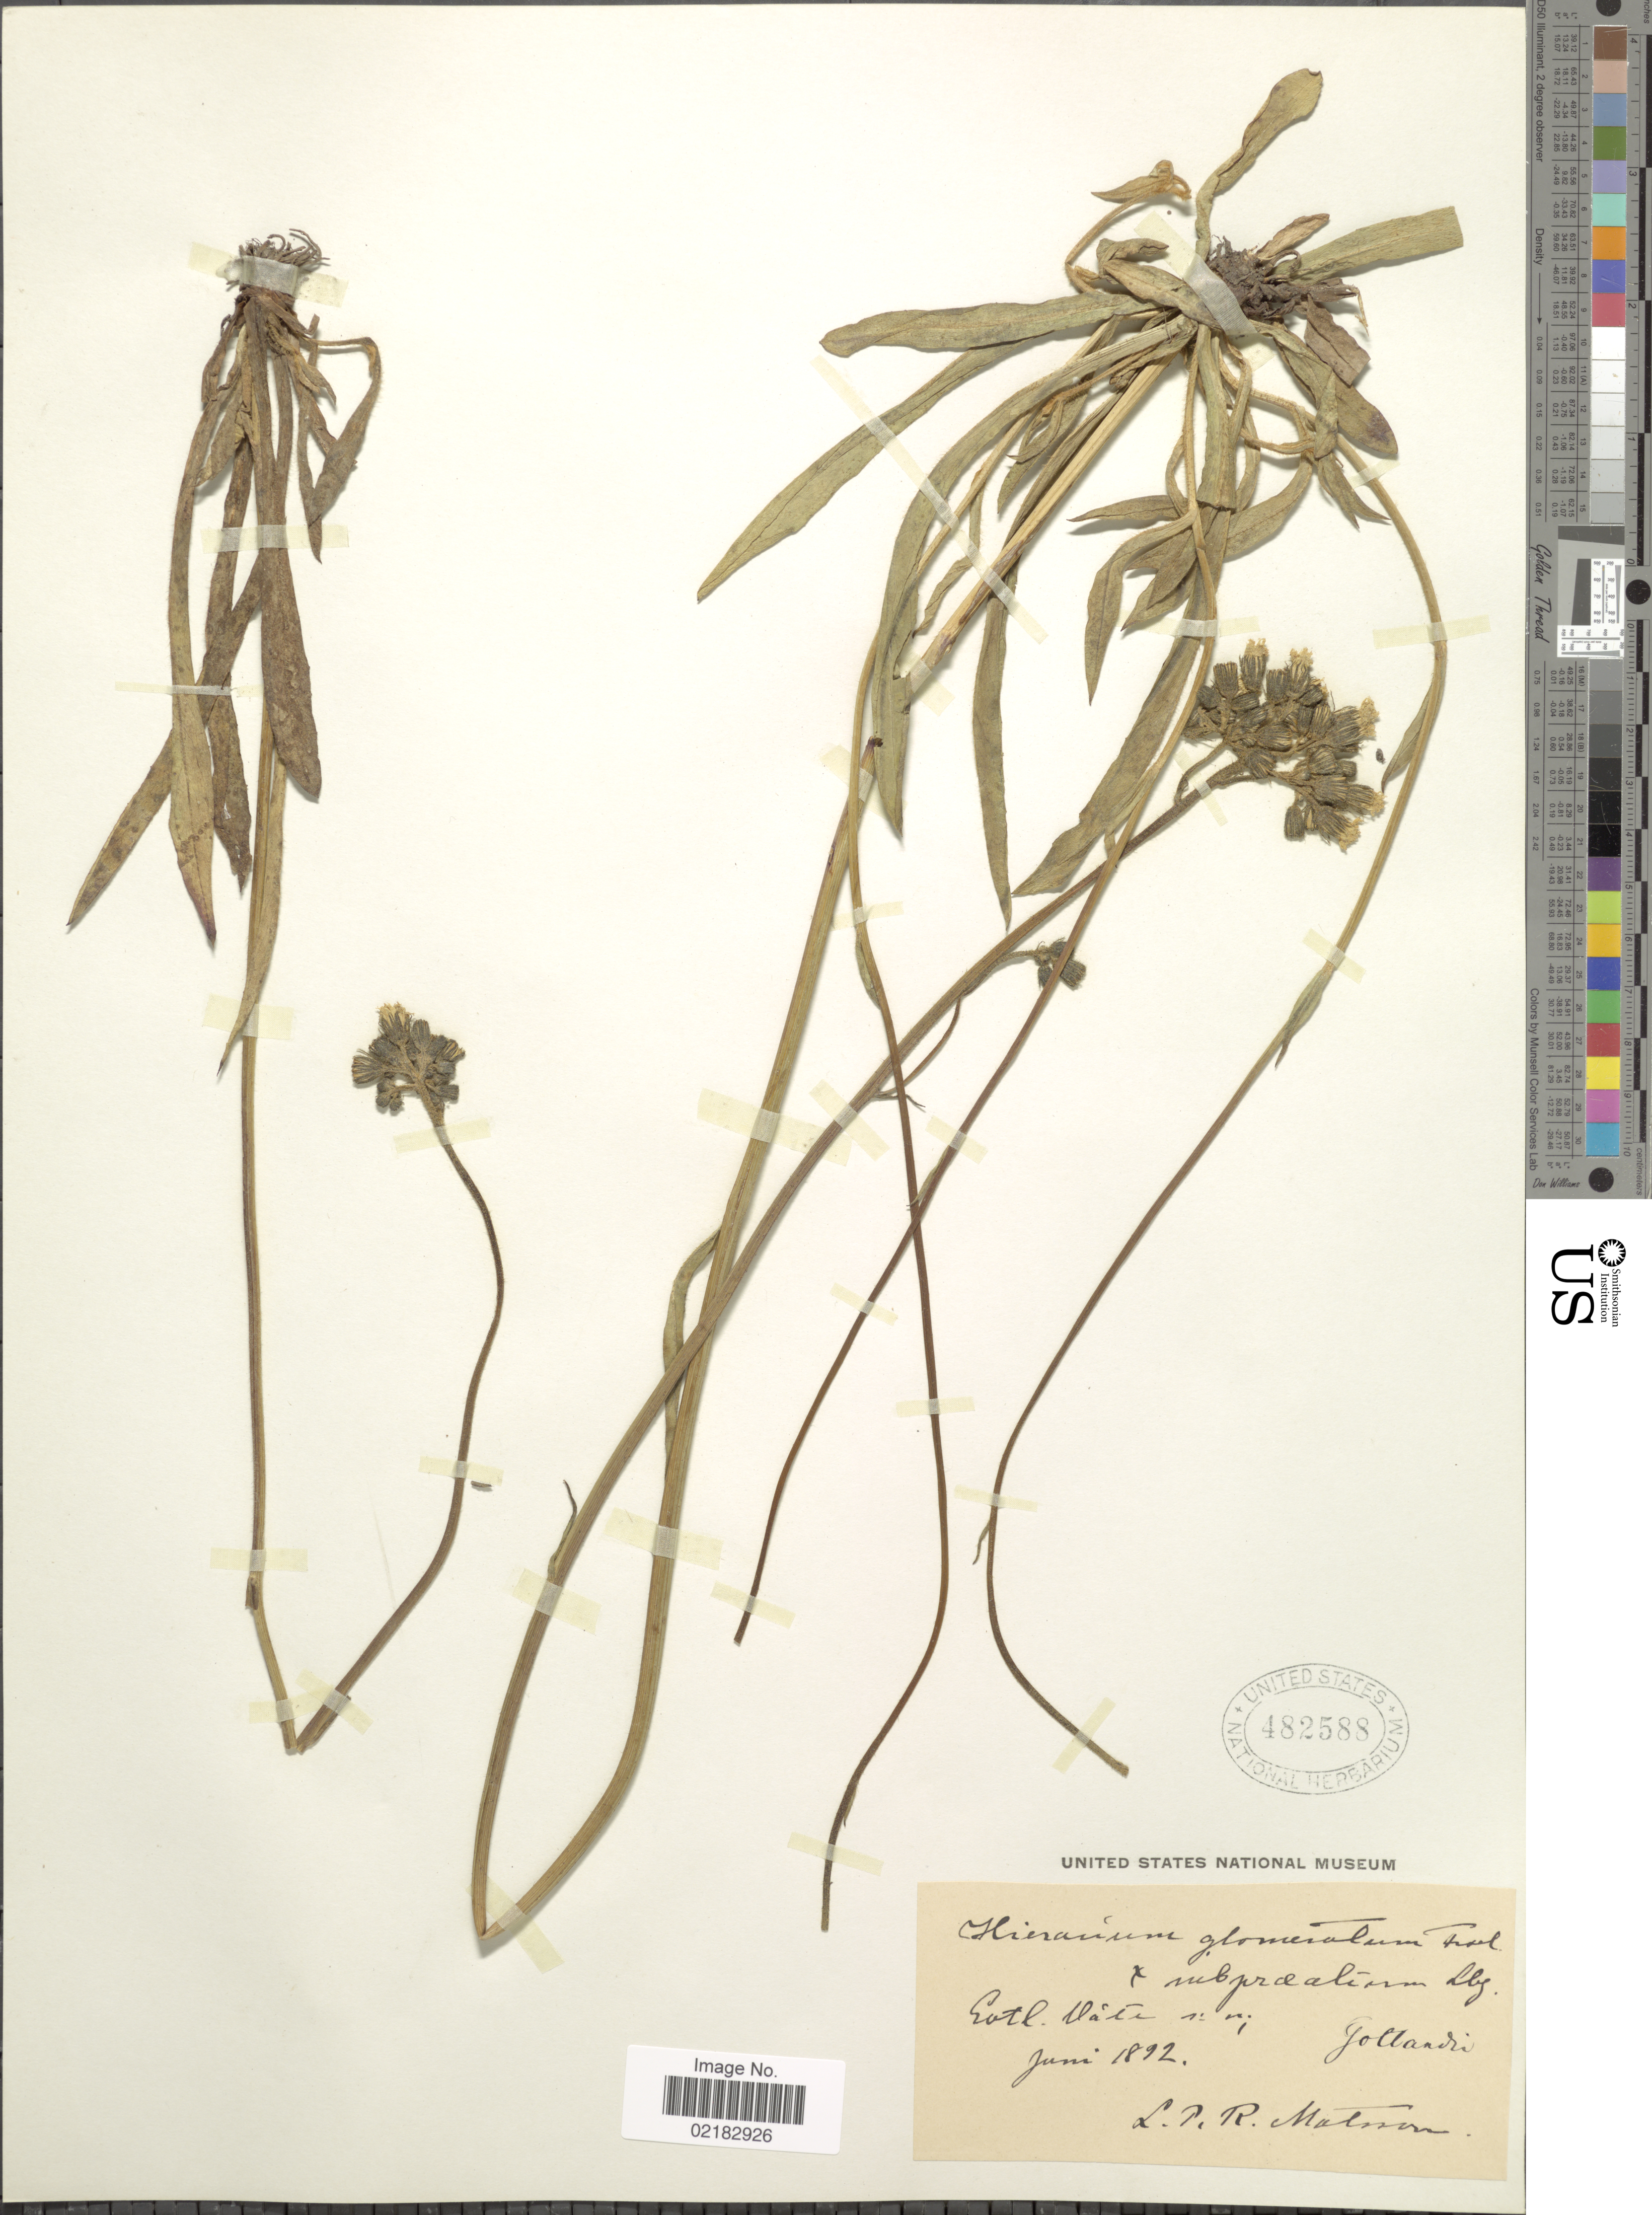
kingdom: Plantae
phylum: Tracheophyta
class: Magnoliopsida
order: Asterales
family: Asteraceae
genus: Pilosella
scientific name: Pilosella glomerata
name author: (Froel.) Fr.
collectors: L. Matnom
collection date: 1892-06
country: Sweden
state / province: Gotland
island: Gotland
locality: Väte s.n.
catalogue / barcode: US 482588